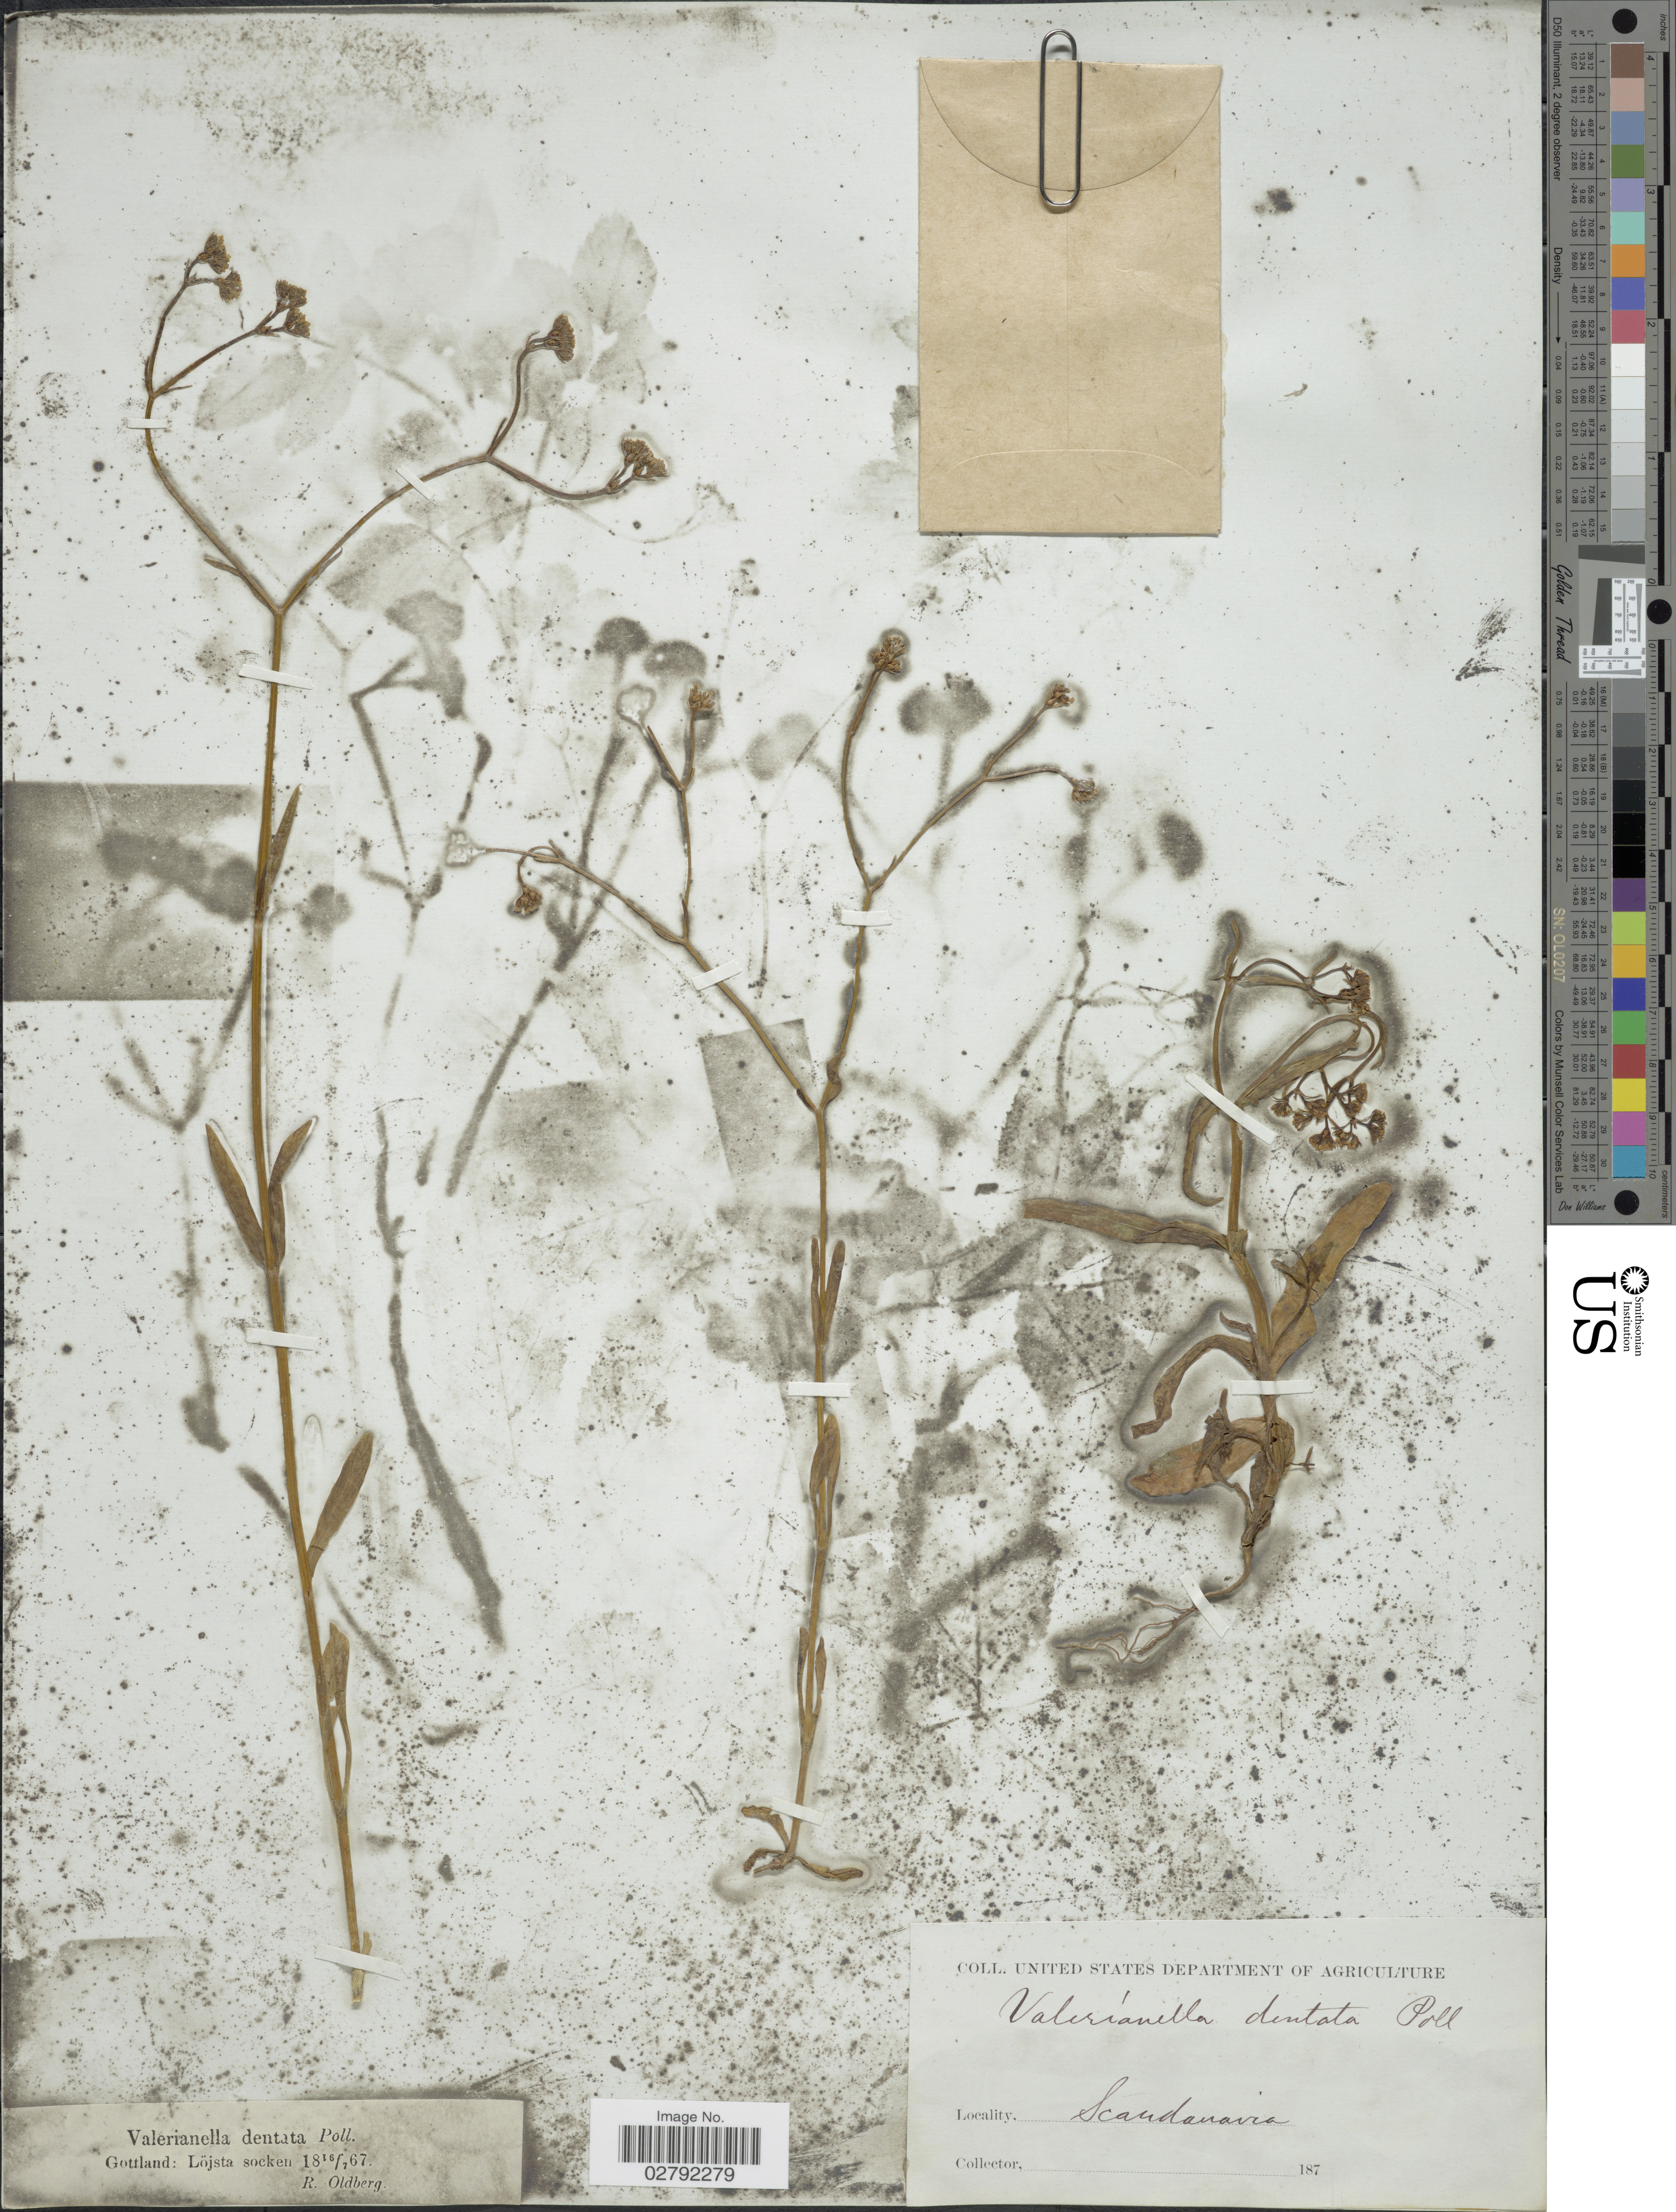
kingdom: Plantae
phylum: Tracheophyta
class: Magnoliopsida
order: Dipsacales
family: Caprifoliaceae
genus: Valerianella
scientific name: Valerianella dentata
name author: (L.) Pollich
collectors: R. Oldberg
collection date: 1867-07-16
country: Sweden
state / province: Gotland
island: Gotland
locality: Gottland: Löjsta socken. Scandanavia.